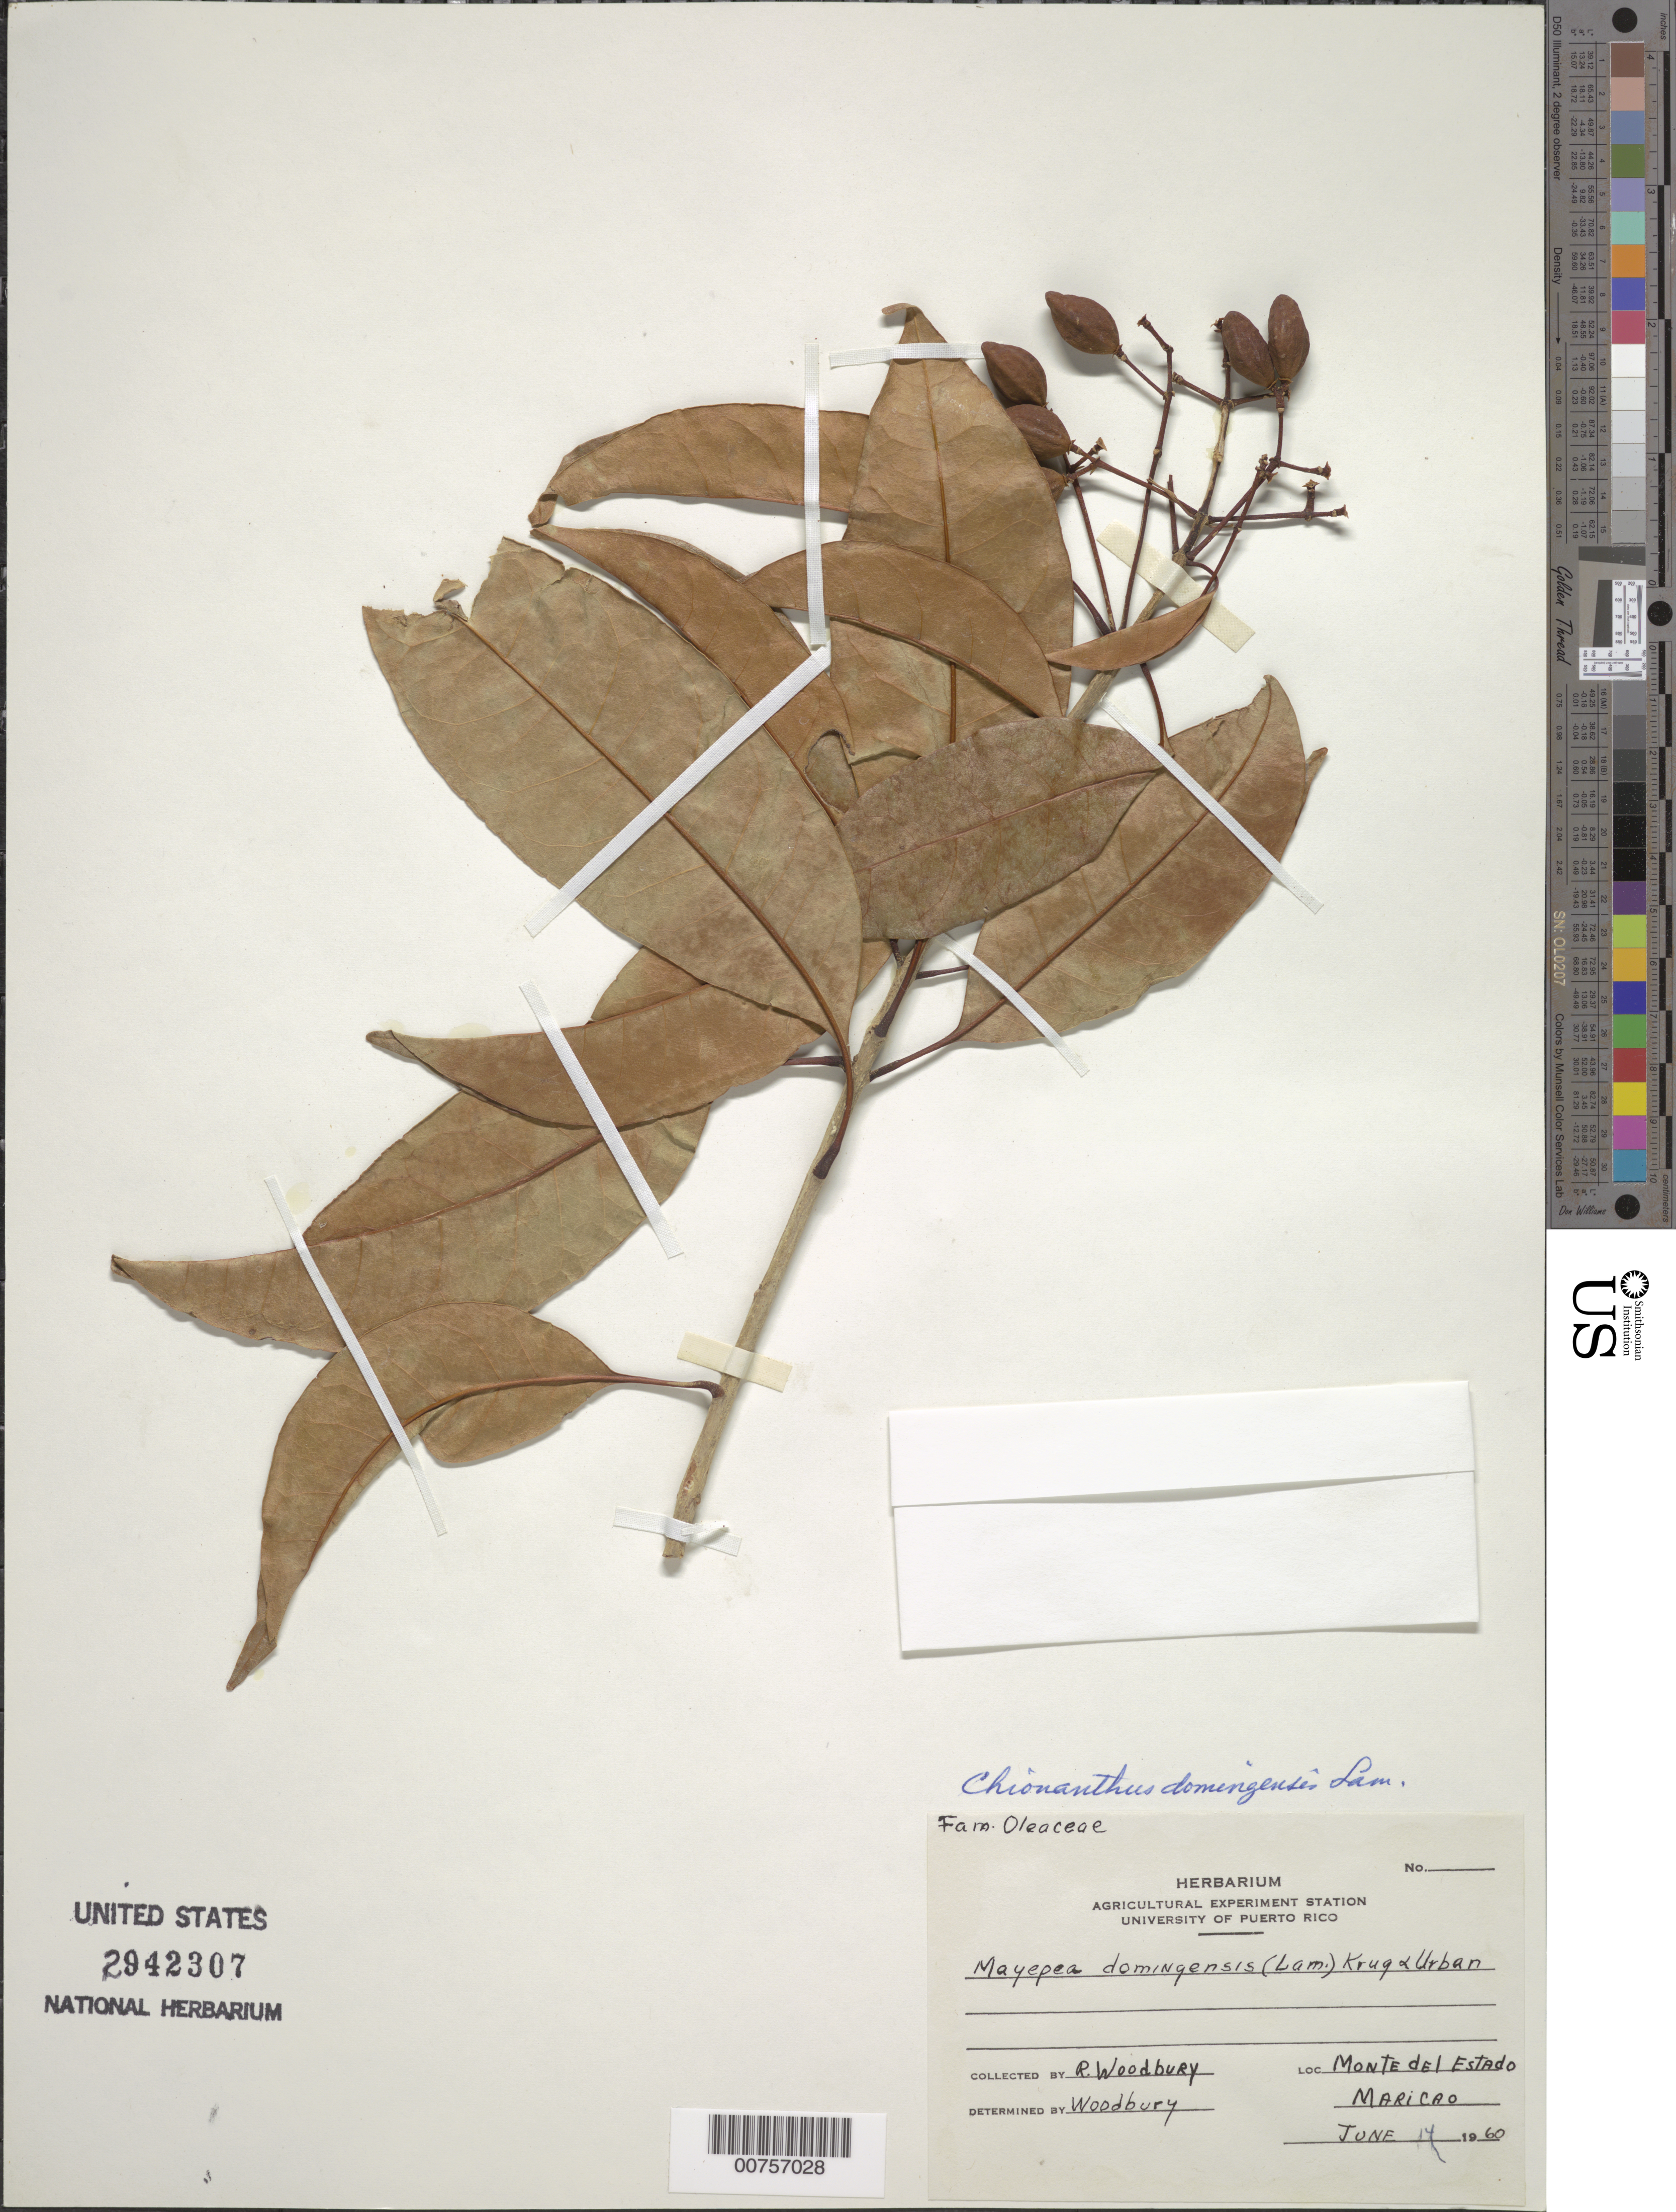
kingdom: Plantae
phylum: Tracheophyta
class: Magnoliopsida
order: Lamiales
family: Oleaceae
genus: Chionanthus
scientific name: Chionanthus domingensis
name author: Lam.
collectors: R. O. Woodbury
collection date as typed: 14 Jun 1960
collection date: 1960-06-14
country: Puerto Rico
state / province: Maricao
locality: Monte del Estado, Maricao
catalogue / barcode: US 2942307